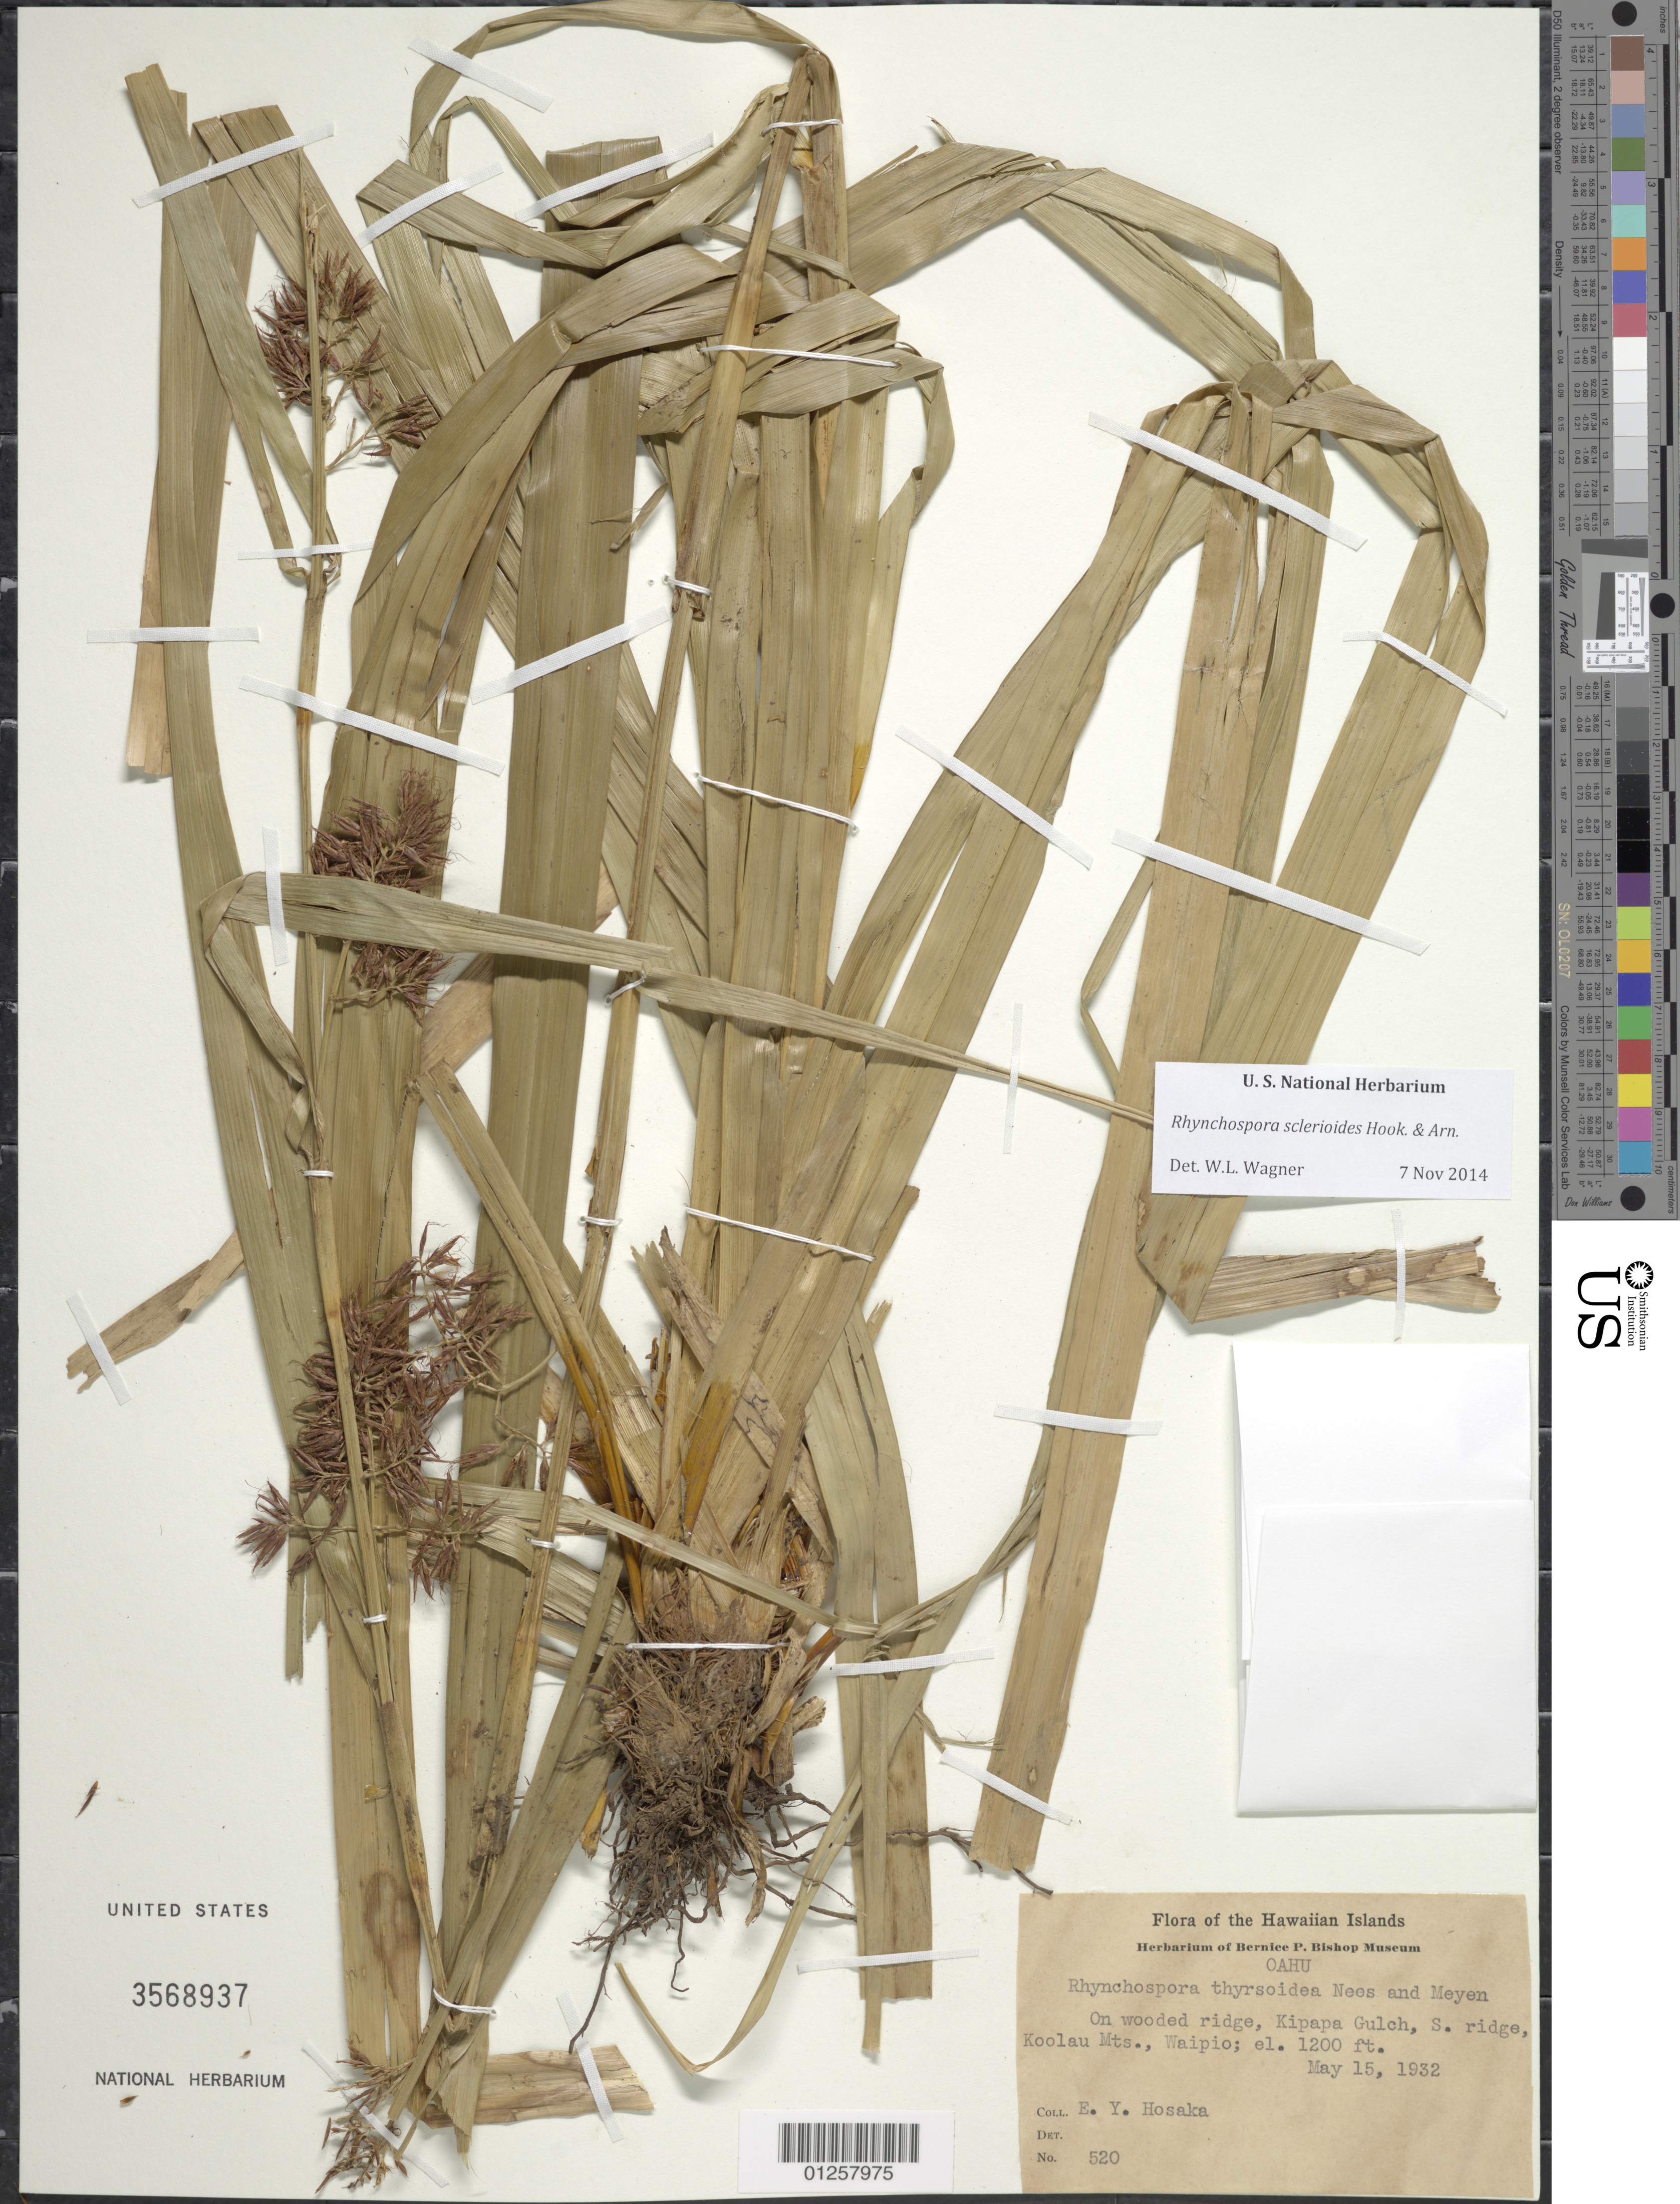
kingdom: Plantae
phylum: Tracheophyta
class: Liliopsida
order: Poales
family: Cyperaceae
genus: Rhynchospora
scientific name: Rhynchospora sclerioides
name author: Hook. & Arn.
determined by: Wagner, W. L., (BOT), Smithsonian Institution - National Museum of Natural History (UNITED STATES)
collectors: E. Y. Hosaka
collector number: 575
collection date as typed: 15 May 1932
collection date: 1932-05-15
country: United States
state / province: Hawaii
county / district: Honolulu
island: Oahu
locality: Waipio, Kipapa Gulch, S ridge, Koolau Mountains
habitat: On wooded ridge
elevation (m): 366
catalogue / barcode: US 3568937